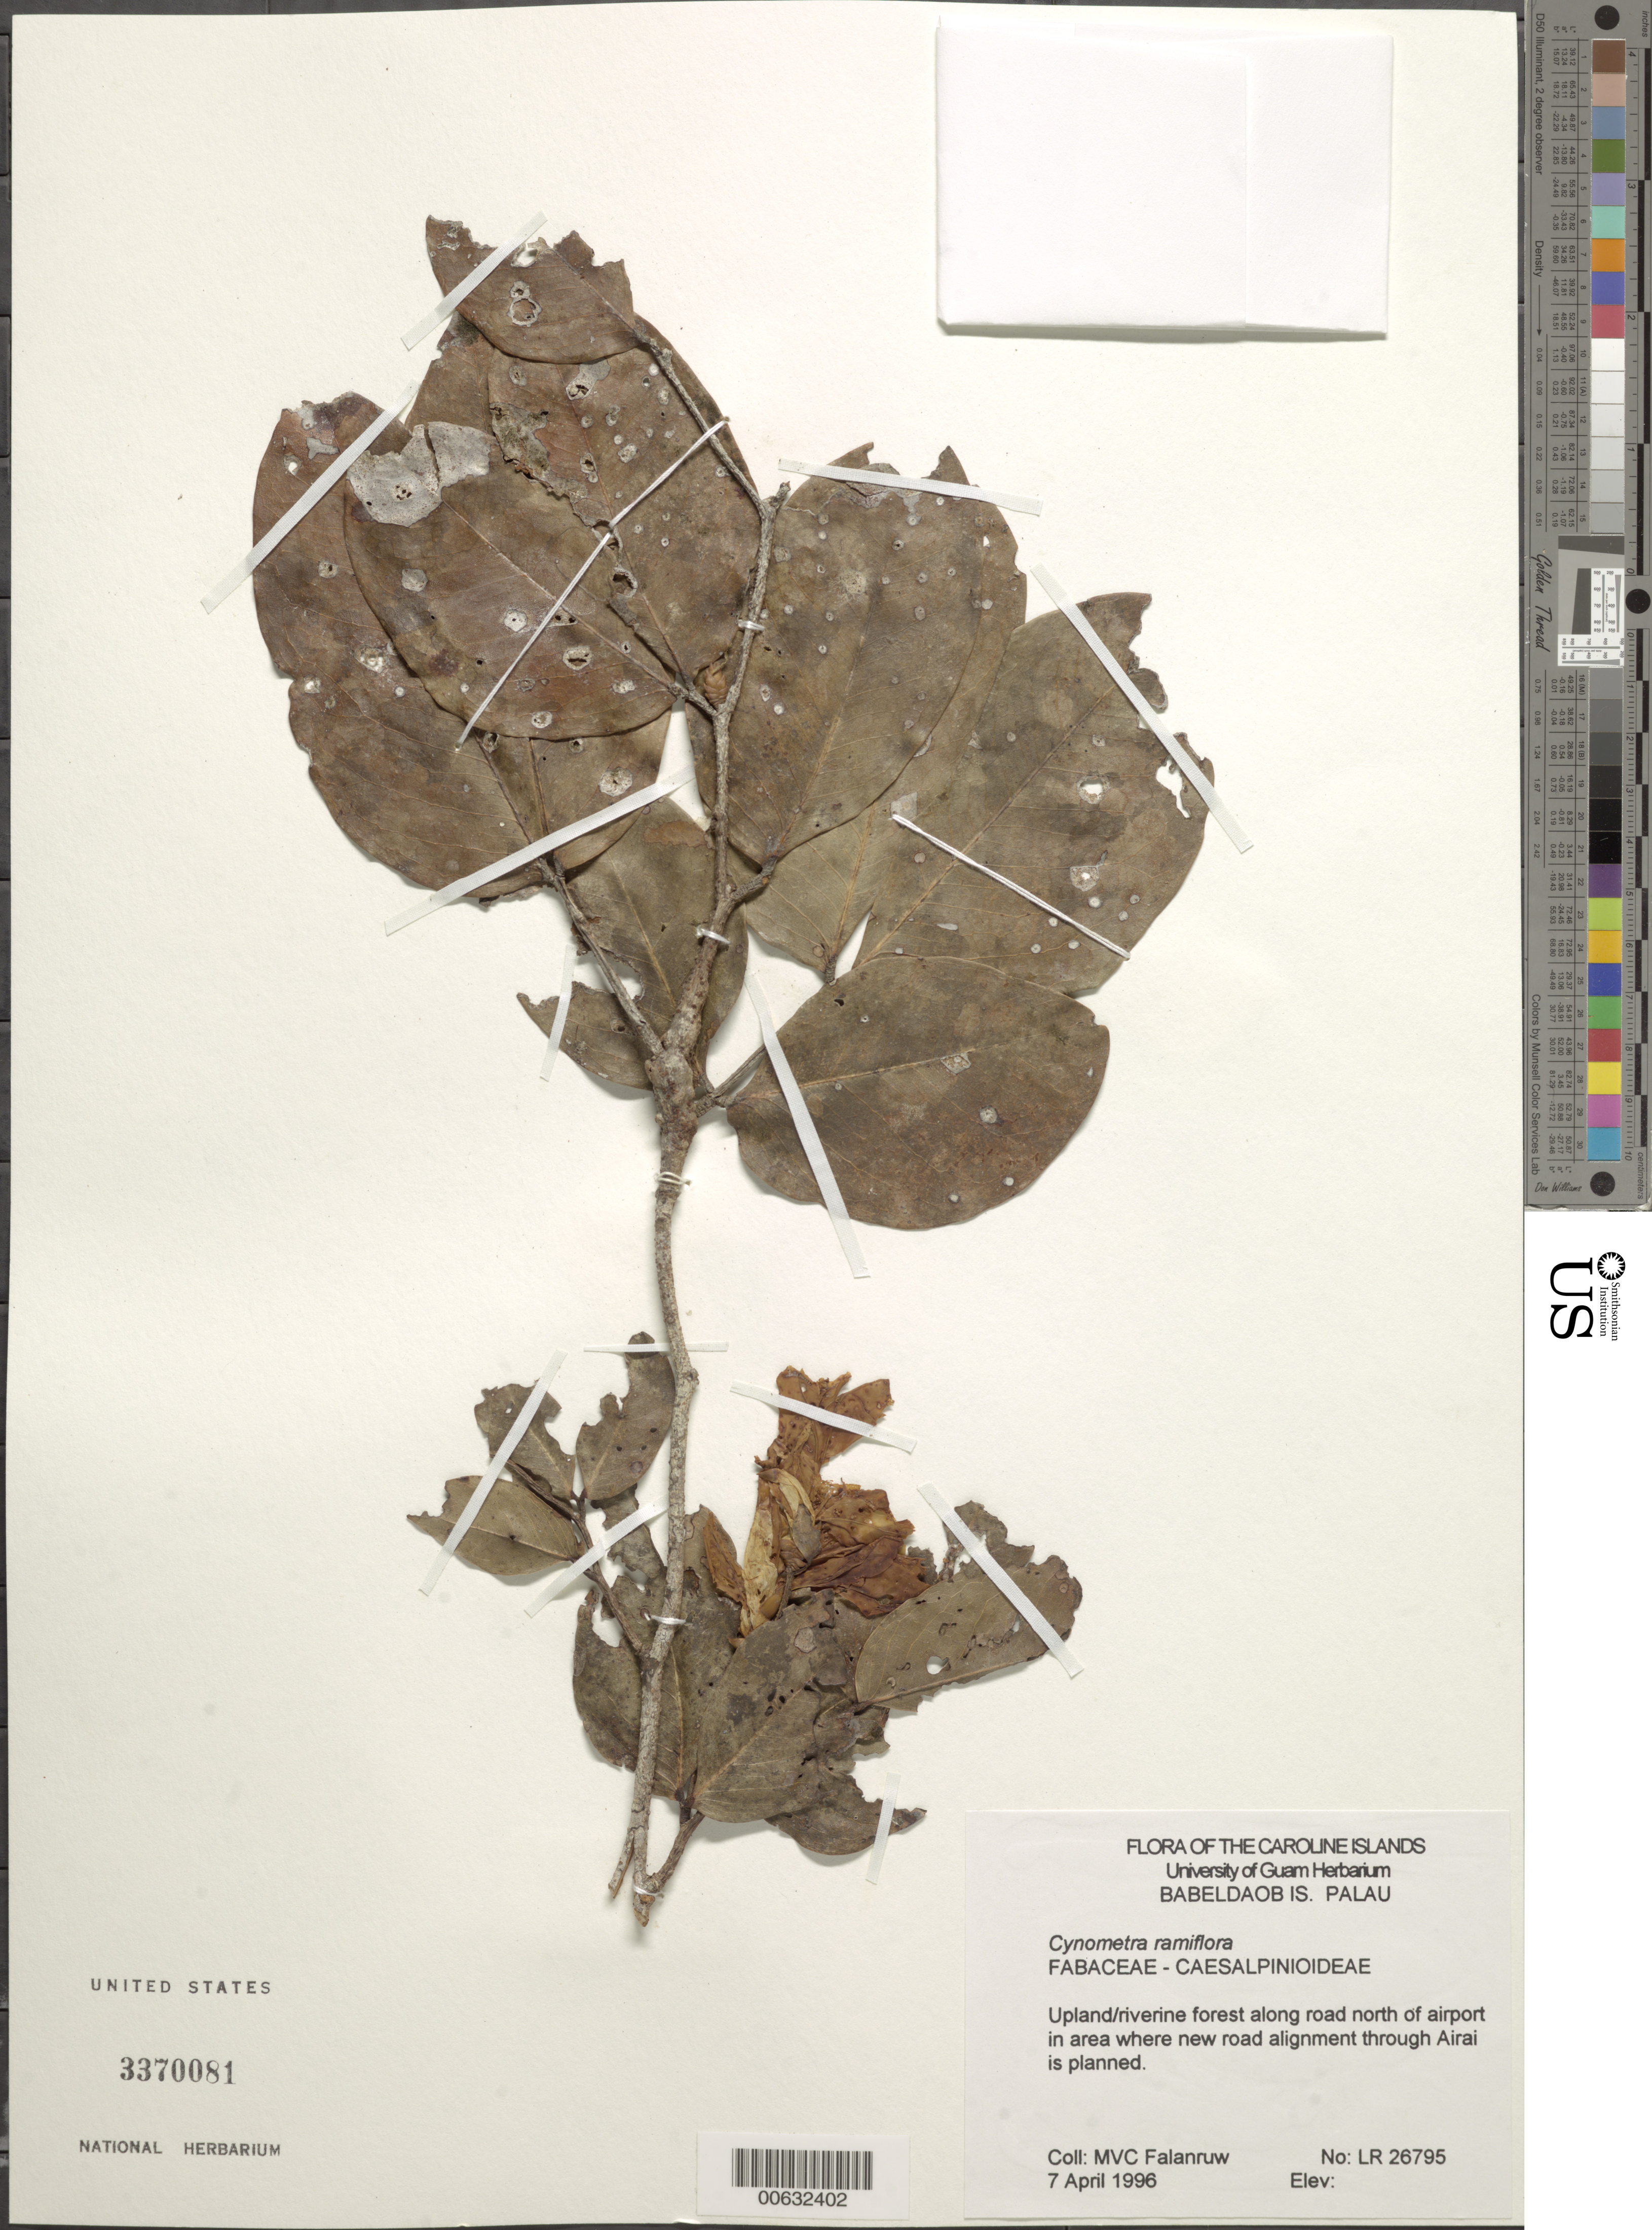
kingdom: Plantae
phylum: Tracheophyta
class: Magnoliopsida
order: Fabales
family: Fabaceae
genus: Cynometra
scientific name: Cynometra ramiflora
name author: L.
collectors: M. V. Falanruw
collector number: LR 26795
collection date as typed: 07 Apr 1996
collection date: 1996-04-07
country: Palau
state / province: Airai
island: Babeldaob [Babelthuap]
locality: (Babeldaob) road north of the airport in Airai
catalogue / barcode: US 3370081